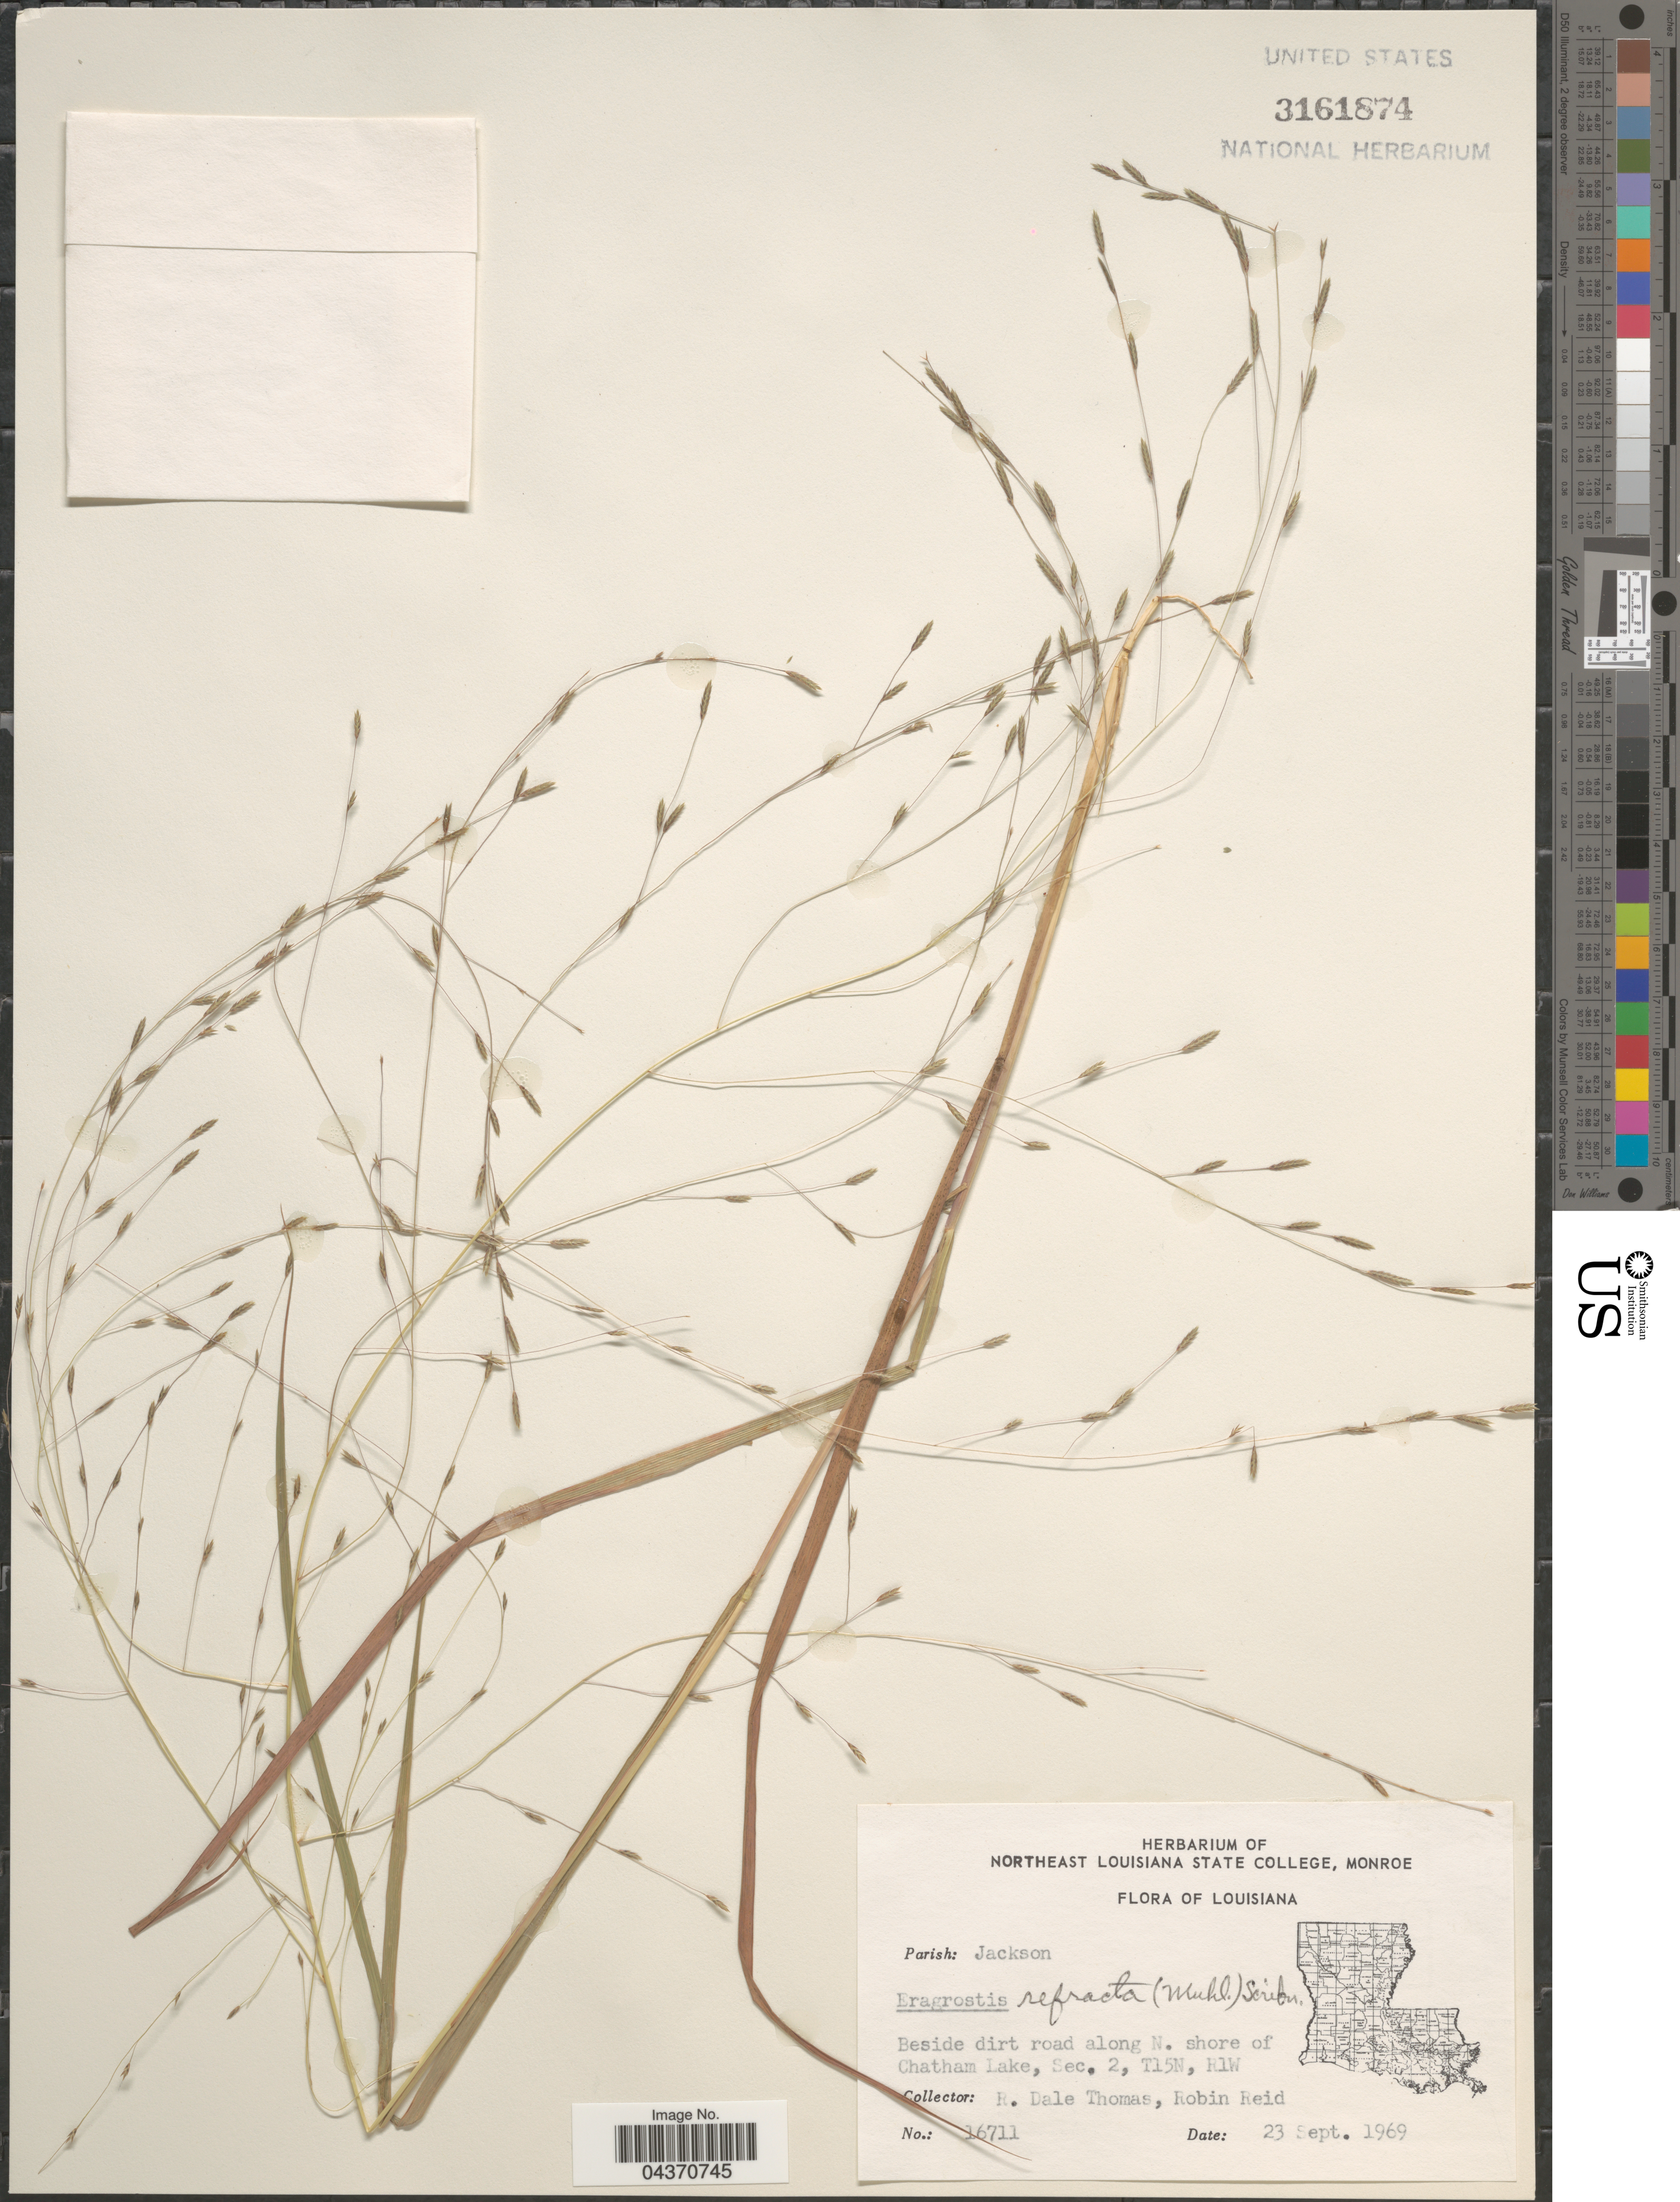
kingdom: Plantae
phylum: Tracheophyta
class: Liliopsida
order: Poales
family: Poaceae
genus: Eragrostis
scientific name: Eragrostis refracta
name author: (Muhl.) Scribn.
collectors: R. Thomas & R. Reid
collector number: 16711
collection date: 1969-09-23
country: United States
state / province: Louisiana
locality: Parish: Jackson. Beside dirt road along N. shore of Chatham Lake, Sec. 2, T15N, R1W.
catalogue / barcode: US 3161874